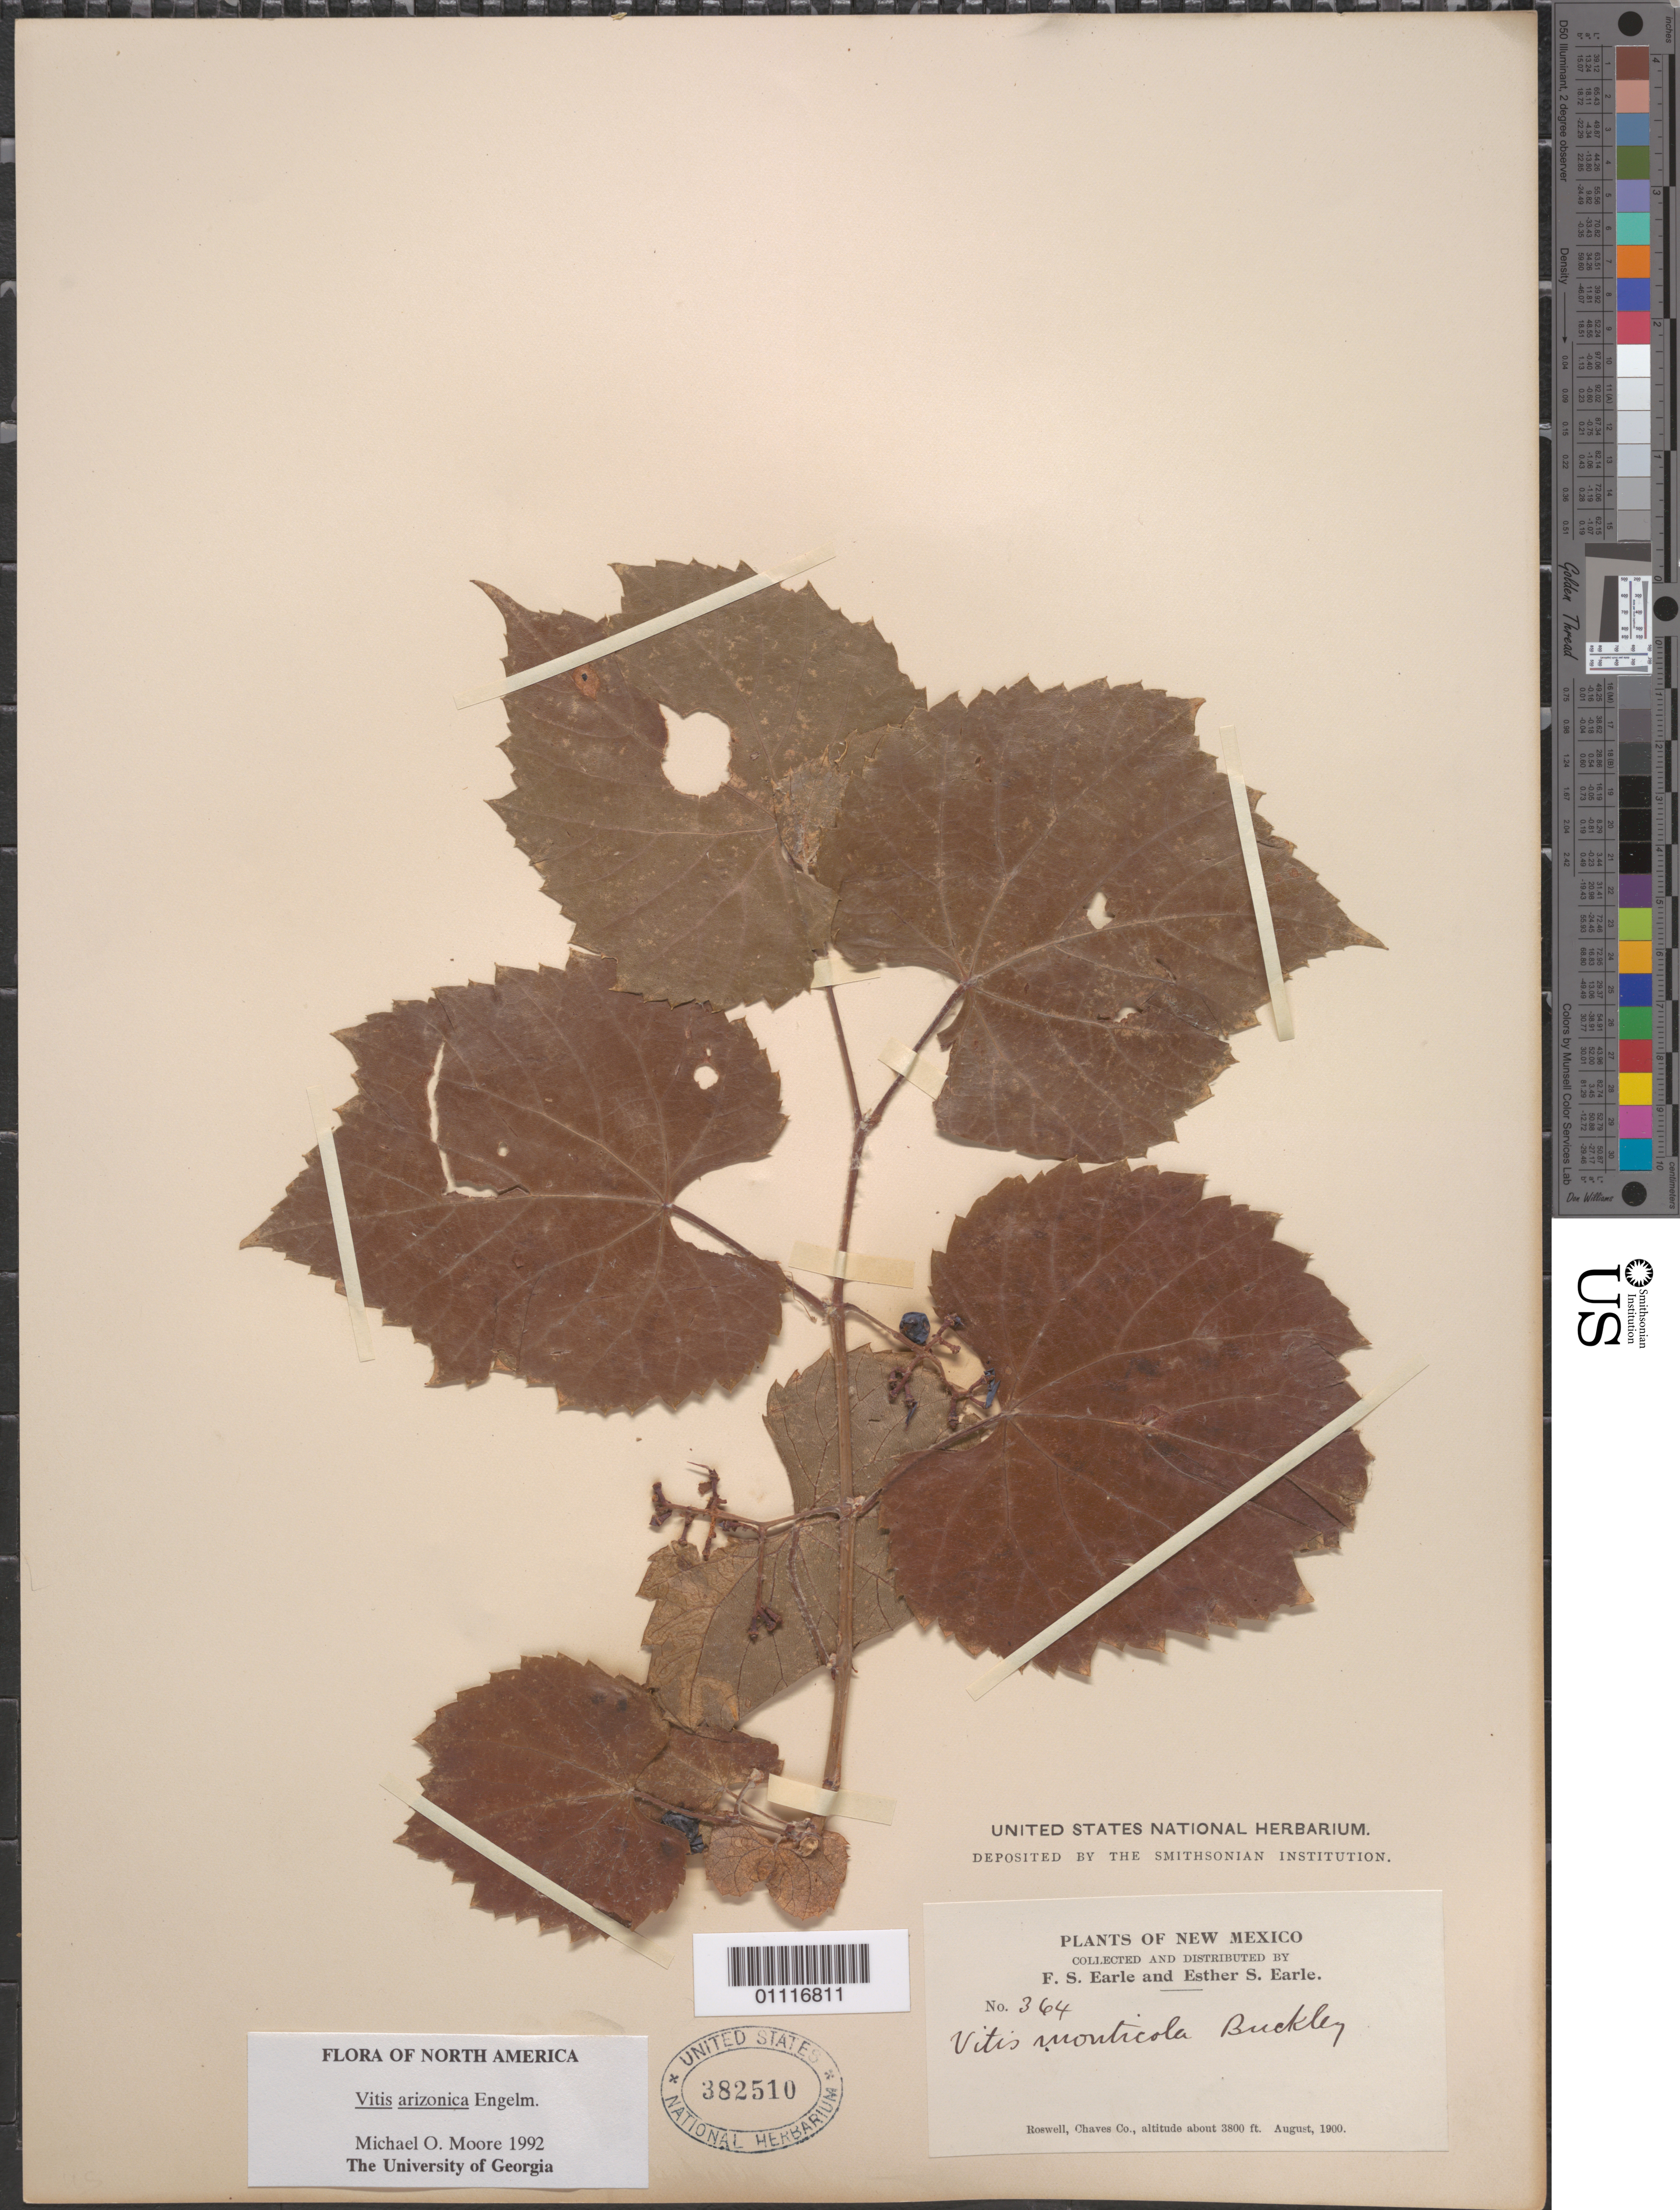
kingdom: Plantae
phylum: Tracheophyta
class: Magnoliopsida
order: Vitales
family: Vitaceae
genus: Vitis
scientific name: Vitis arizonica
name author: Engelm.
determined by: Moore, M. O.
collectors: F. S. Earle & E. S. Earle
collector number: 364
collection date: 1900-08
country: United States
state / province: New Mexico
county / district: chaves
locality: Roswell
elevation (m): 1158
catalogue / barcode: US 382510